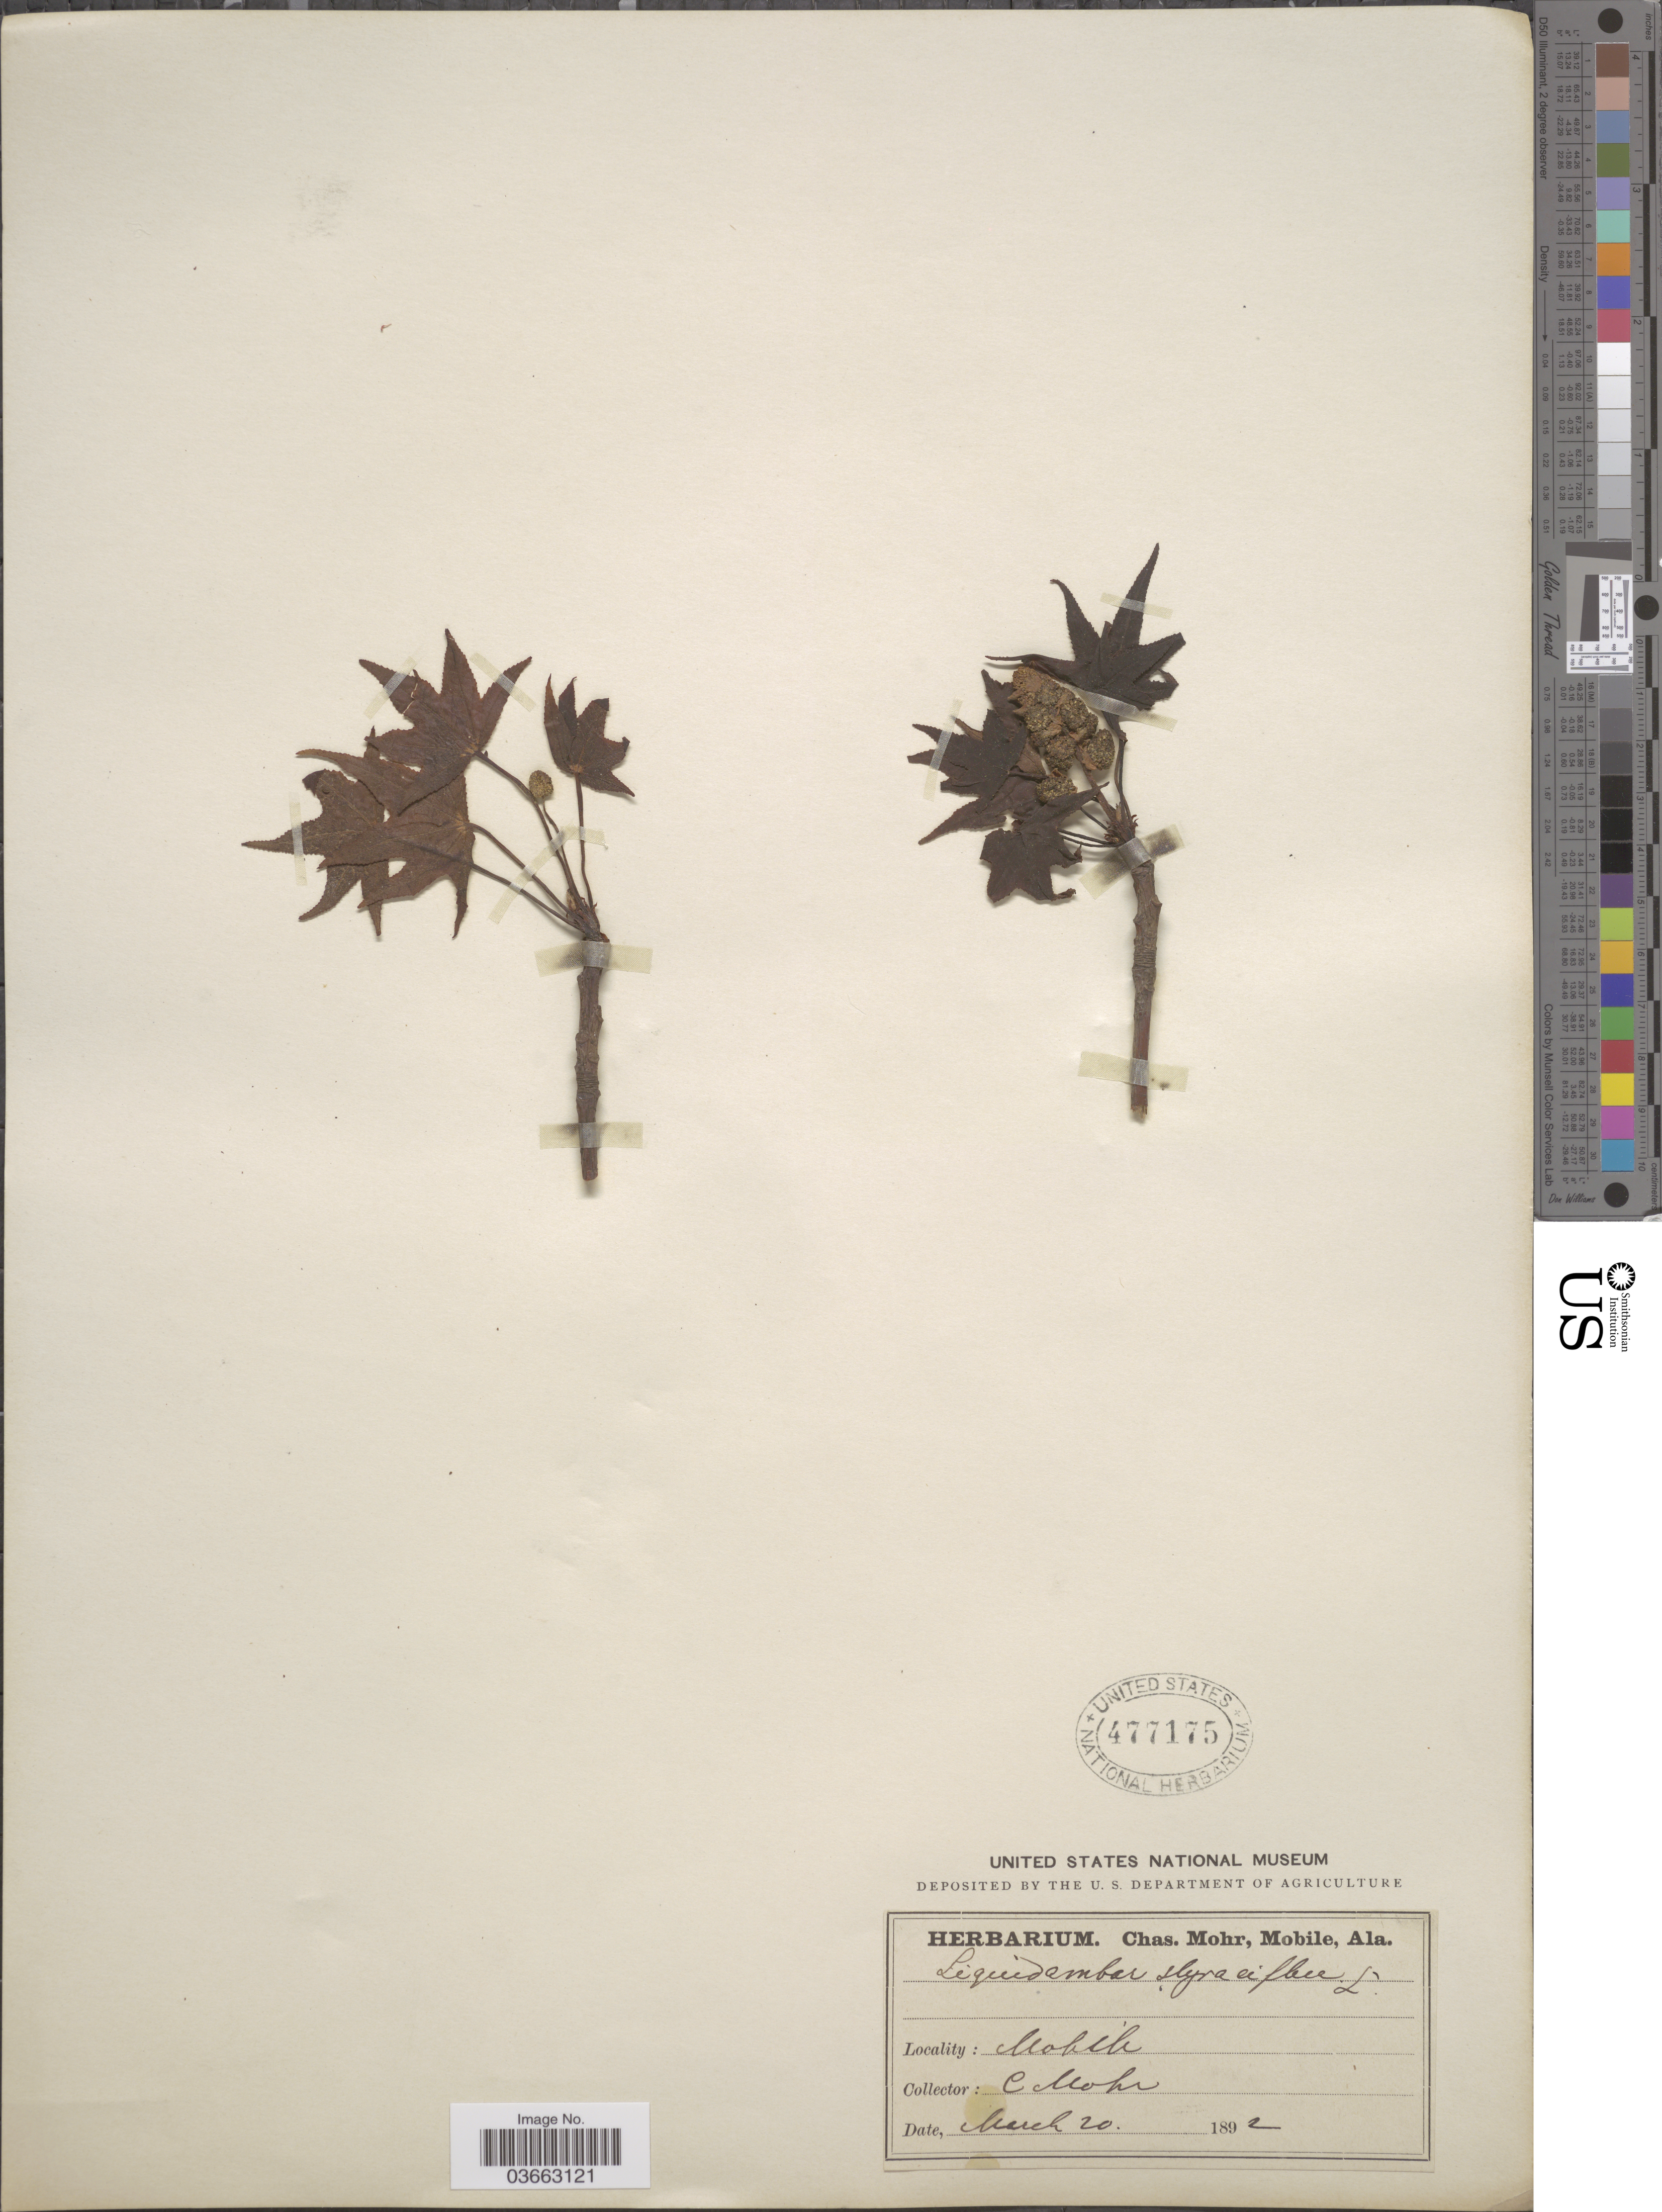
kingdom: Plantae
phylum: Tracheophyta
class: Magnoliopsida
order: Saxifragales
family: Altingiaceae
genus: Liquidambar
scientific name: Liquidambar styraciflua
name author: L.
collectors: Mohr, C. T. (herbarium)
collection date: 1892-03-20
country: United States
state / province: Alabama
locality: Mobile.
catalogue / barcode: US 477175